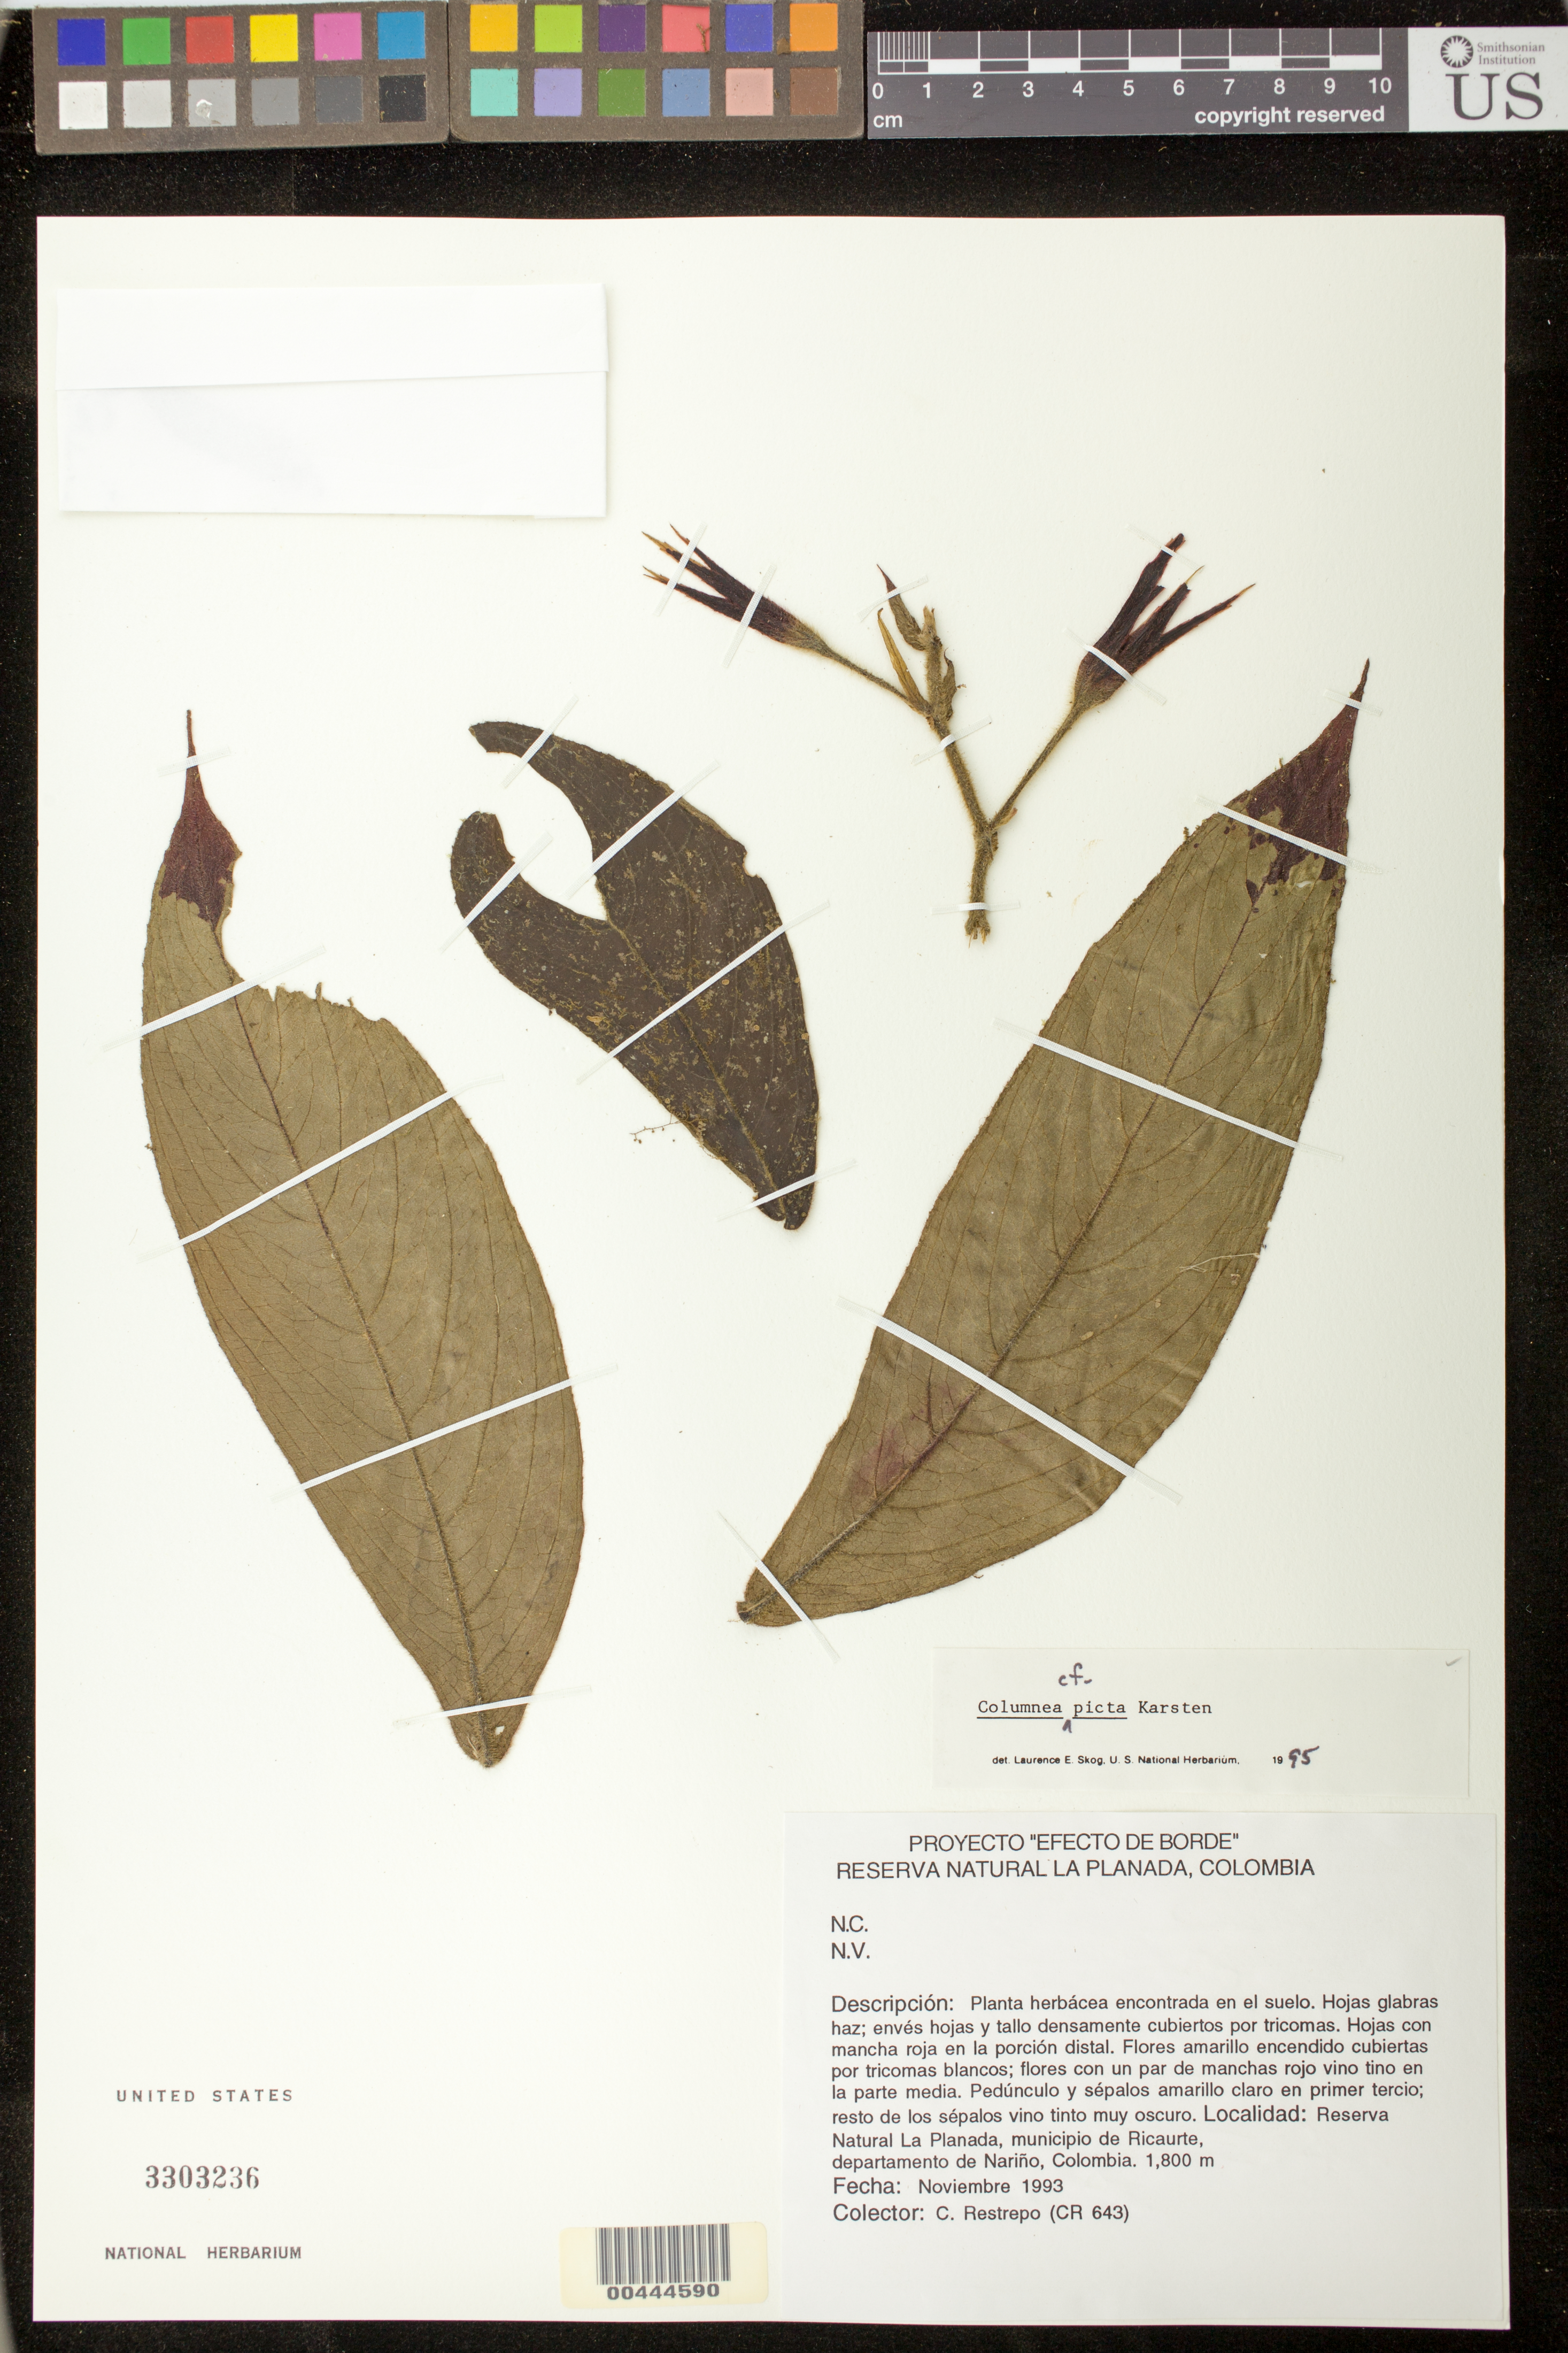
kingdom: Plantae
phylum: Tracheophyta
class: Magnoliopsida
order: Lamiales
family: Gesneriaceae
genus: Columnea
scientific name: Columnea karsteniana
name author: Singh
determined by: Skog, Laurence E.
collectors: C. Restrepo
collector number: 643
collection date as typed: Nov 1993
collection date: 1993-11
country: Colombia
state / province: Nariño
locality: La Planada Natural Reserve, Ricaurte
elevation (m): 1800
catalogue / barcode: US 3303236